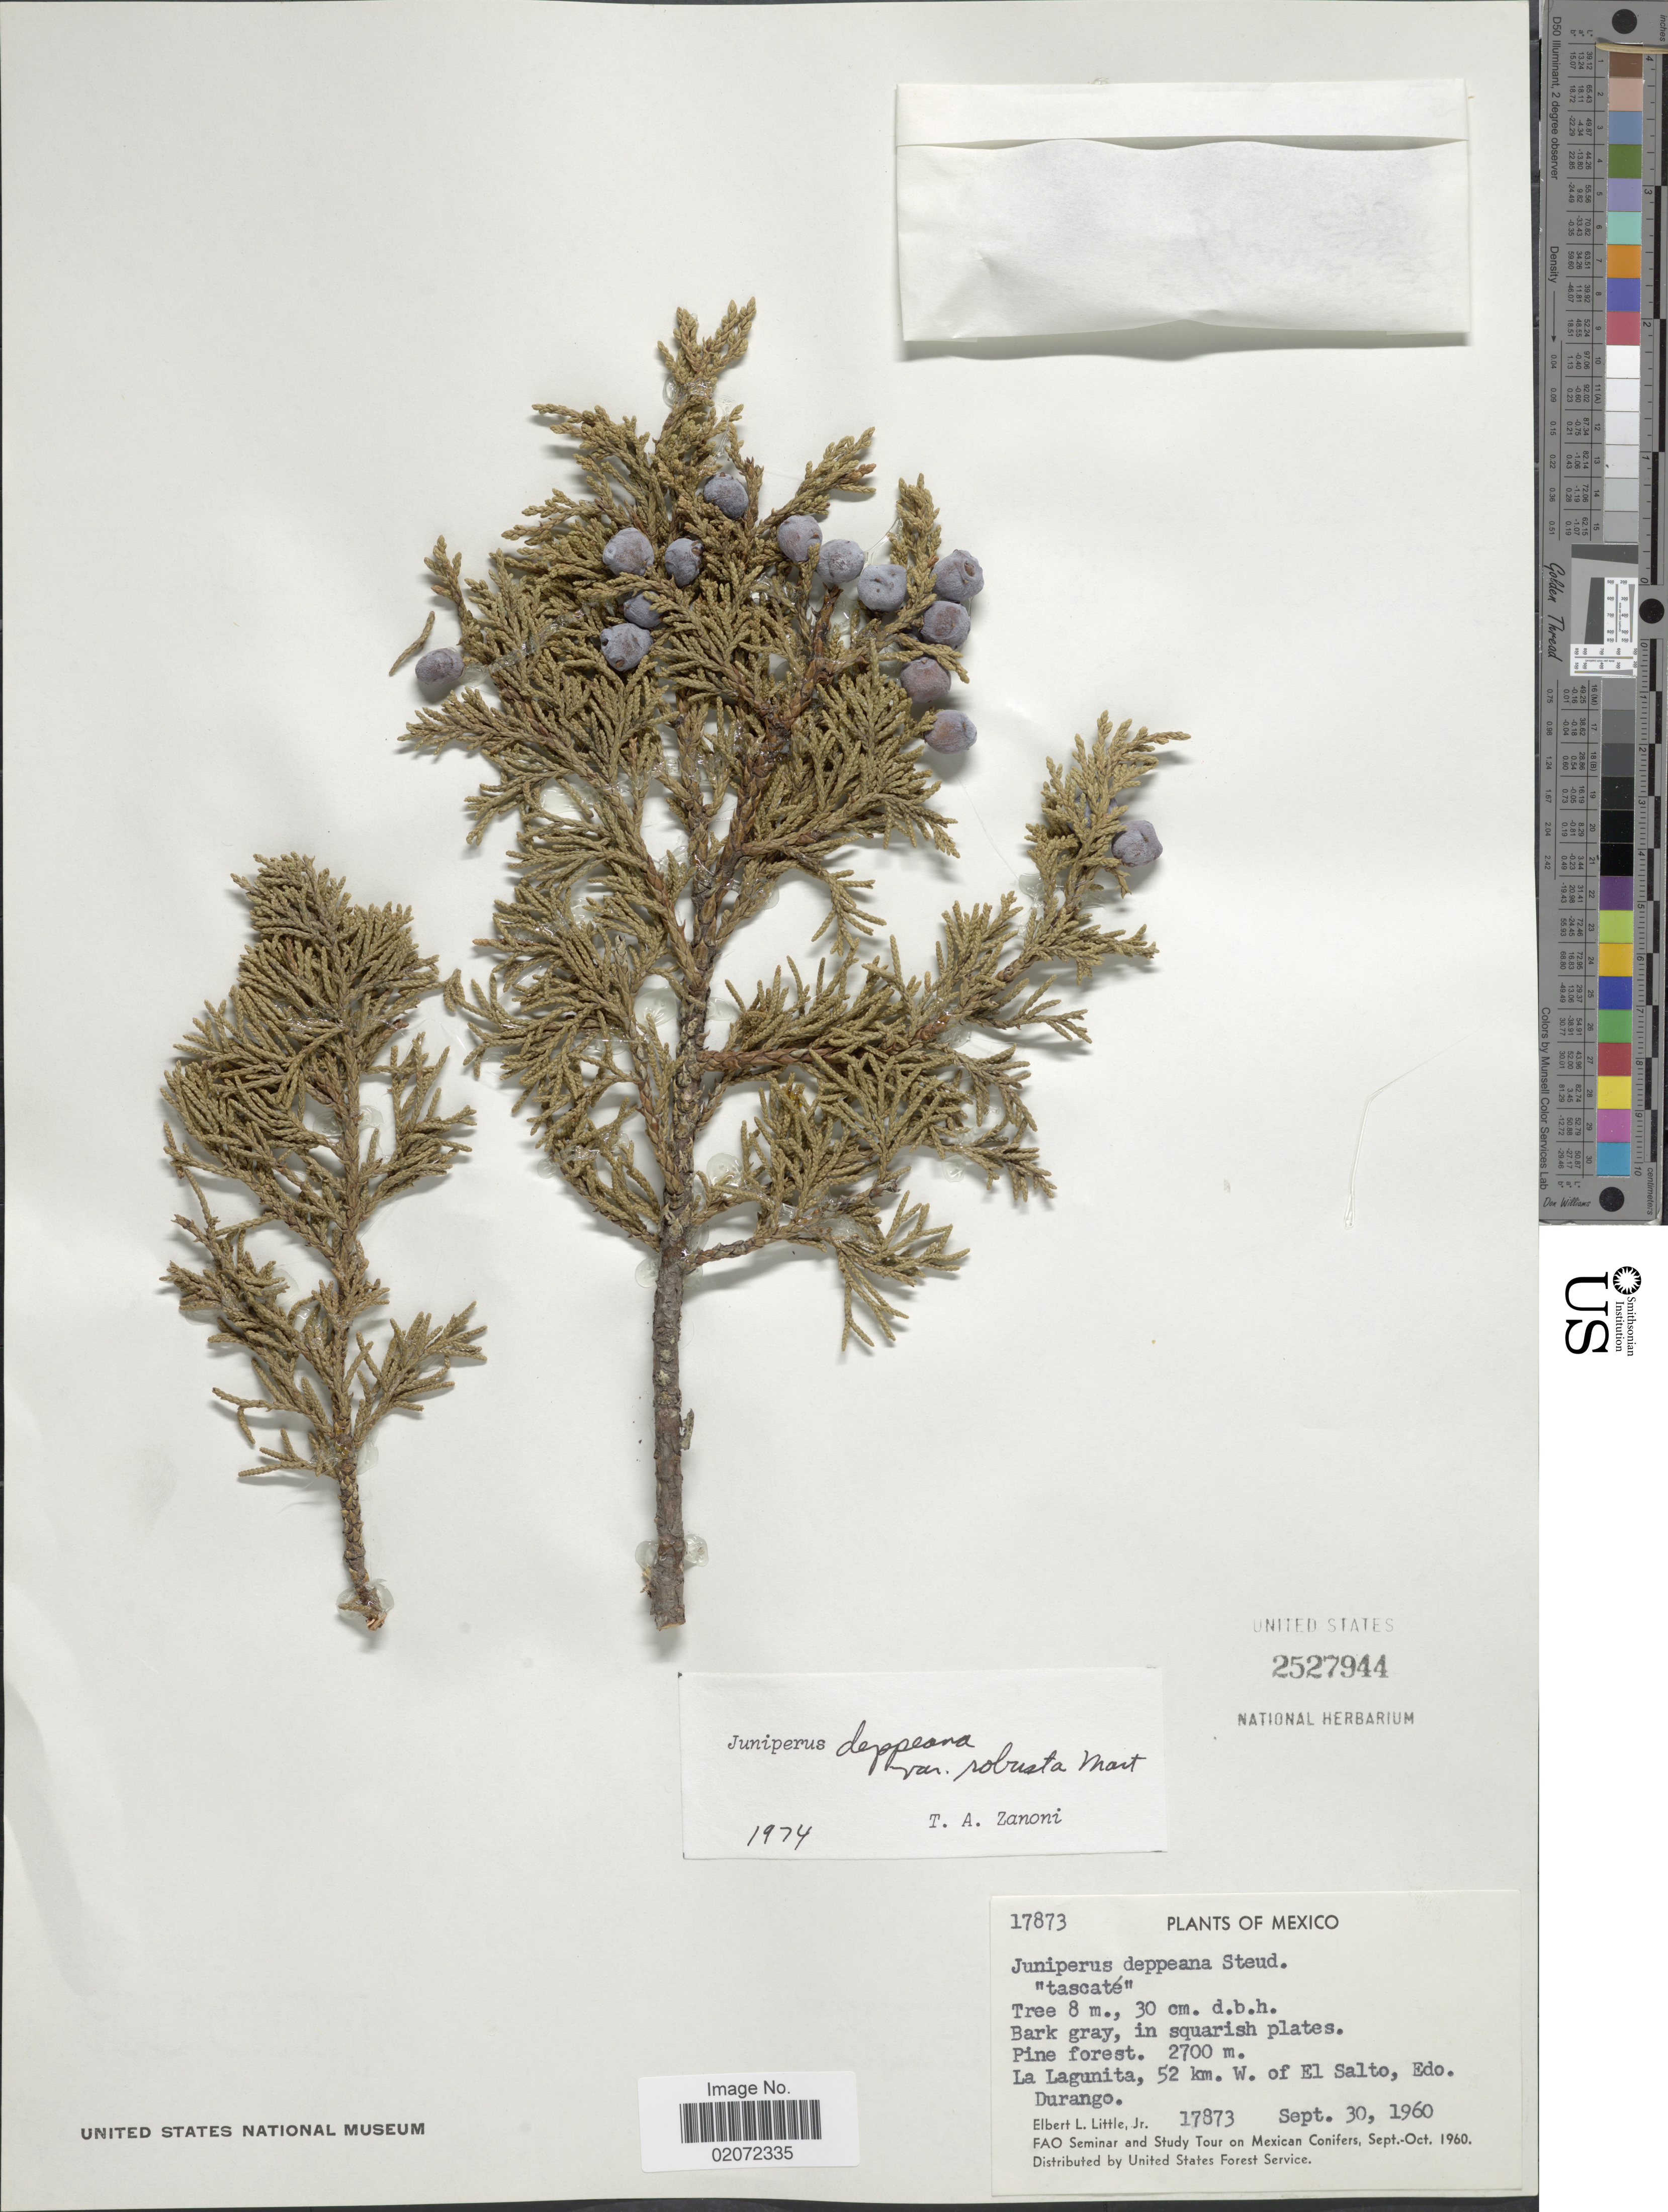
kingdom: Plantae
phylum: Tracheophyta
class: Pinopsida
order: Pinales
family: Cupressaceae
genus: Juniperus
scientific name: Juniperus deppeana var. robusta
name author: Martínez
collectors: E. L. Little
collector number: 17873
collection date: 1960-09-30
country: Mexico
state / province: Durango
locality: La Lagunita, 52 km. W. of El Salto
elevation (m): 2700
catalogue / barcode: US 2527944